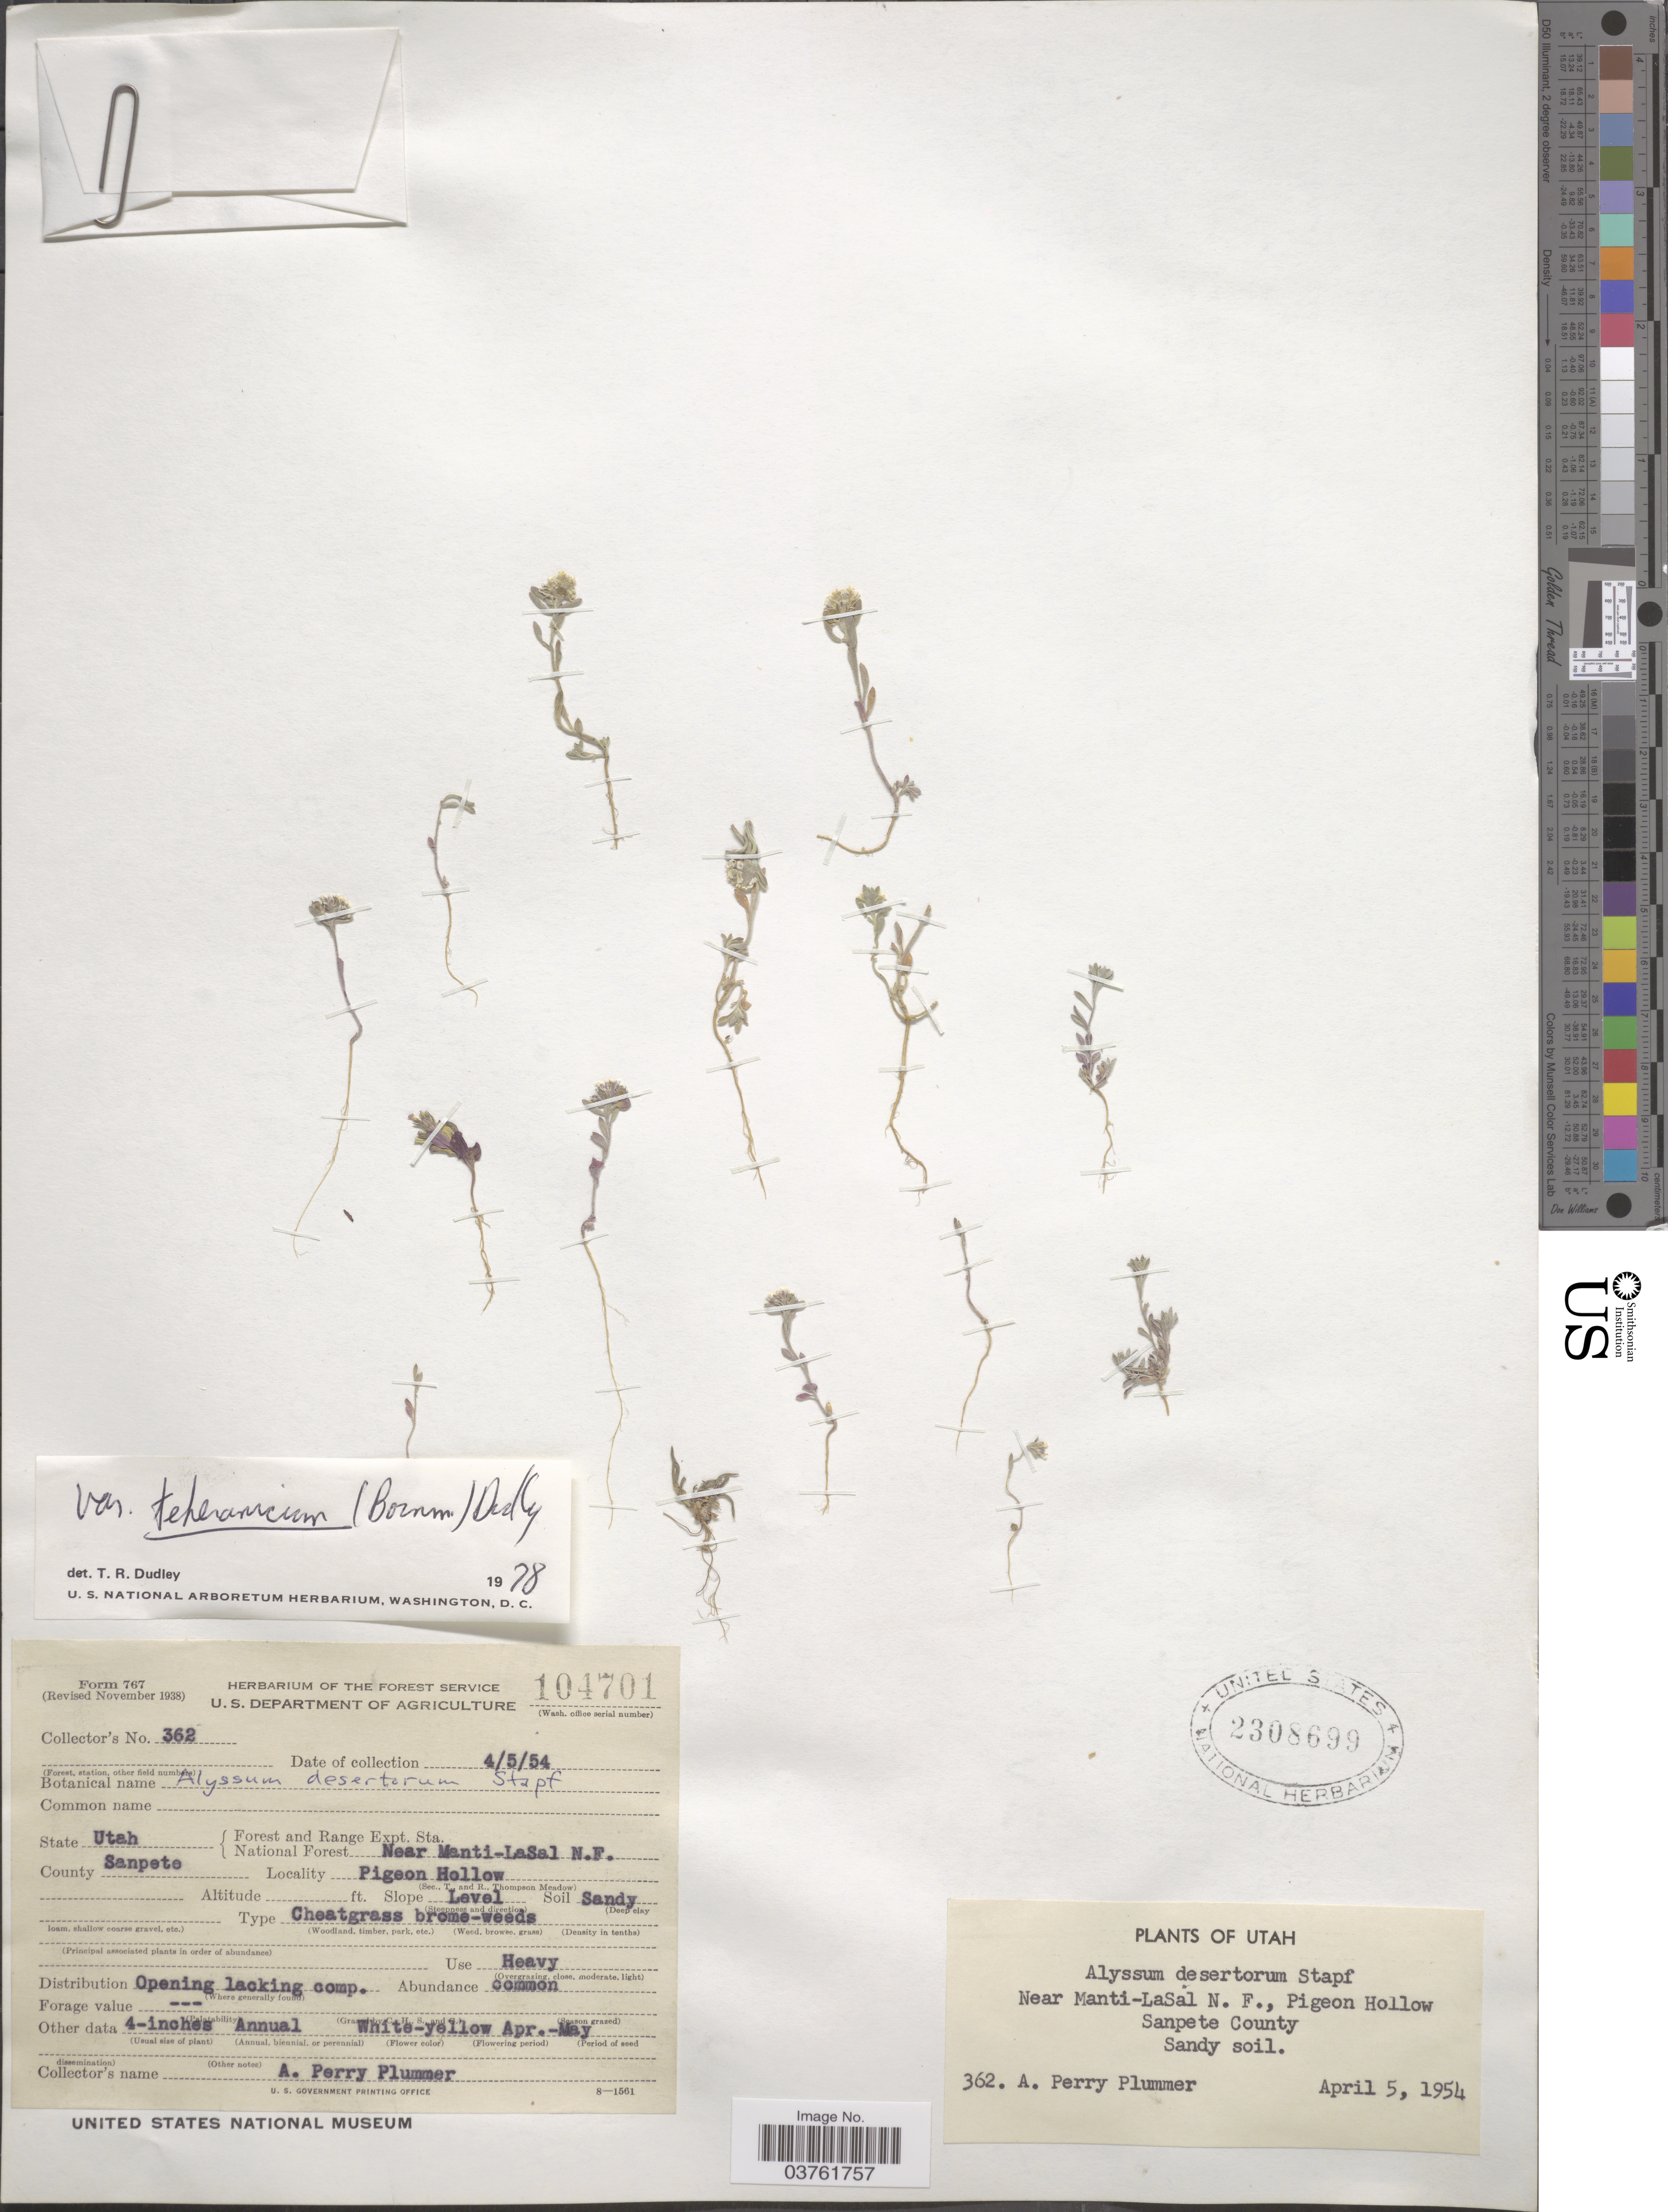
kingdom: Plantae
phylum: Tracheophyta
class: Magnoliopsida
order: Brassicales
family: Brassicaceae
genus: Alyssum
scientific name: Alyssum desertorum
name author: Stapf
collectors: A. Plummer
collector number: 362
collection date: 1954-04-05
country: United States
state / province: Utah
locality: National Forest. Near Manti Lasal N.F. Pigeon Hollow. County Sanpete.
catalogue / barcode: US 2308699